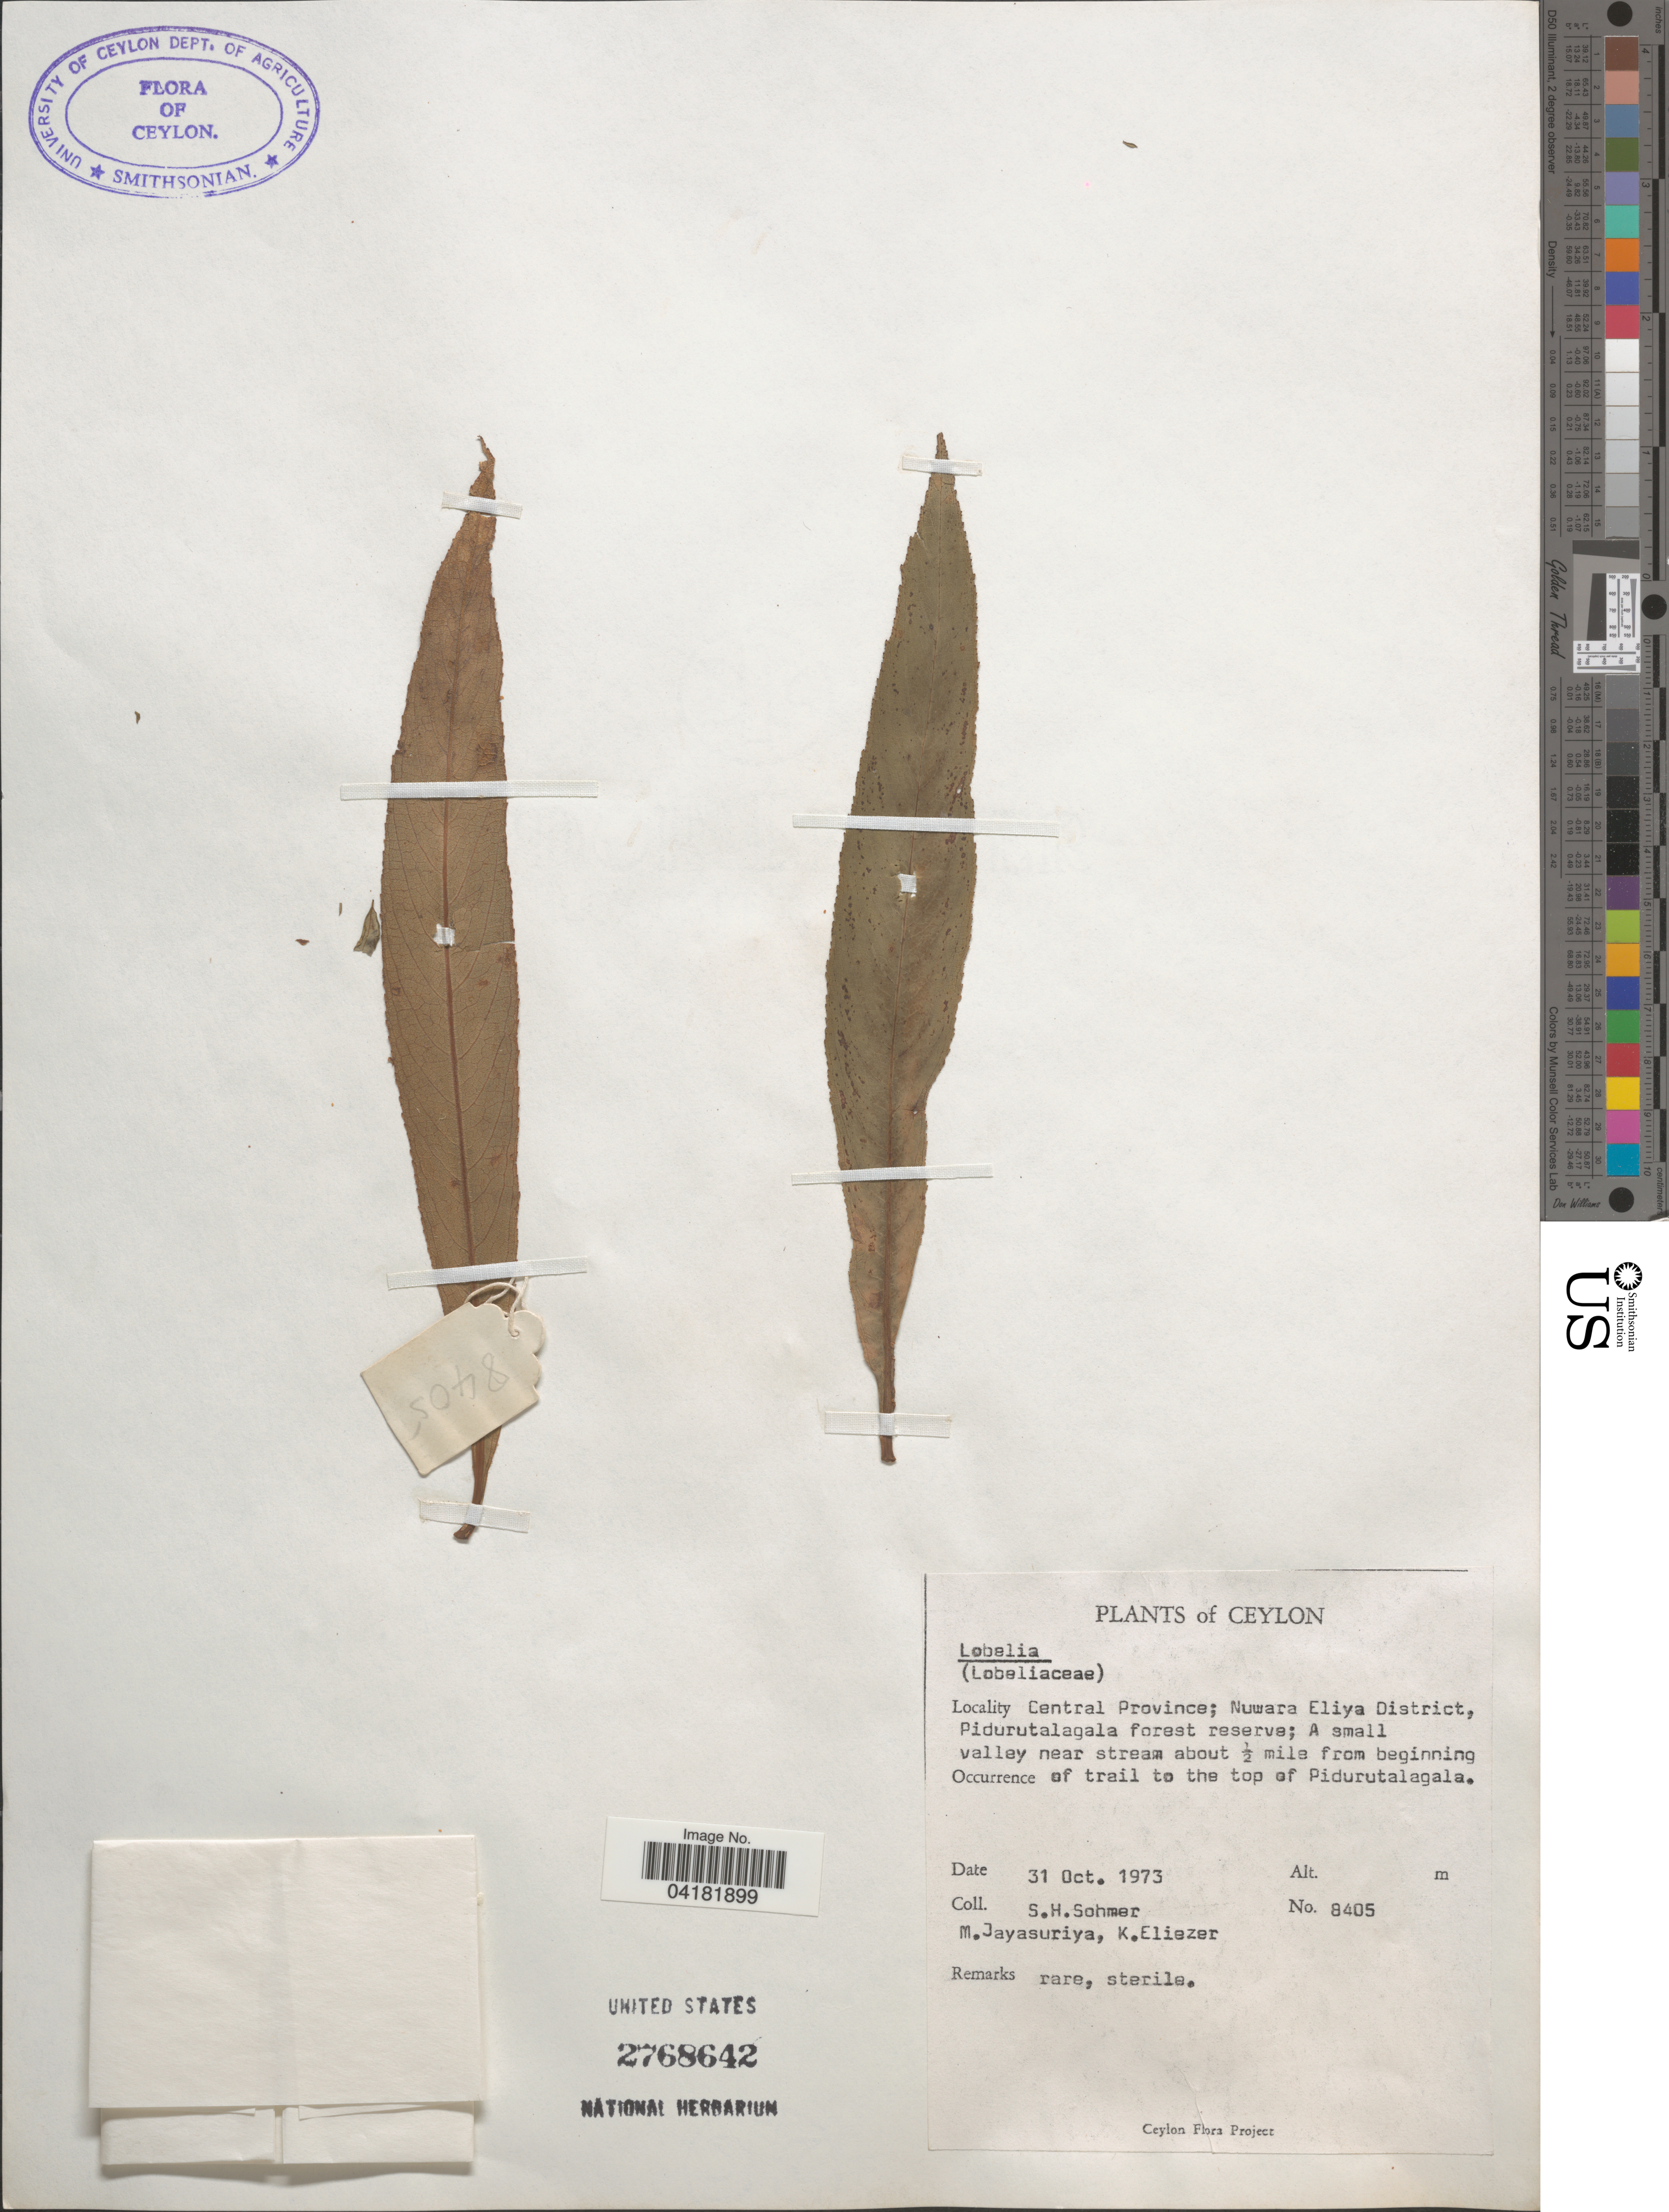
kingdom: Plantae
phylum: Tracheophyta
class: Magnoliopsida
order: Asterales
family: Campanulaceae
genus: Lobelia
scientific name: Lobelia sp.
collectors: S. H. Sohmer, M. Jasasuriya & K. Eliezer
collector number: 8405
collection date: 1973-10-31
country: Sri Lanka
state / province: Central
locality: Ceylon. Nuwara Eliya District, Pidurutalagala forest reserve; A small valley near stream about ½ mile from beginning of trail to the top of Pidurutalagala.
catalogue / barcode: US 2768642